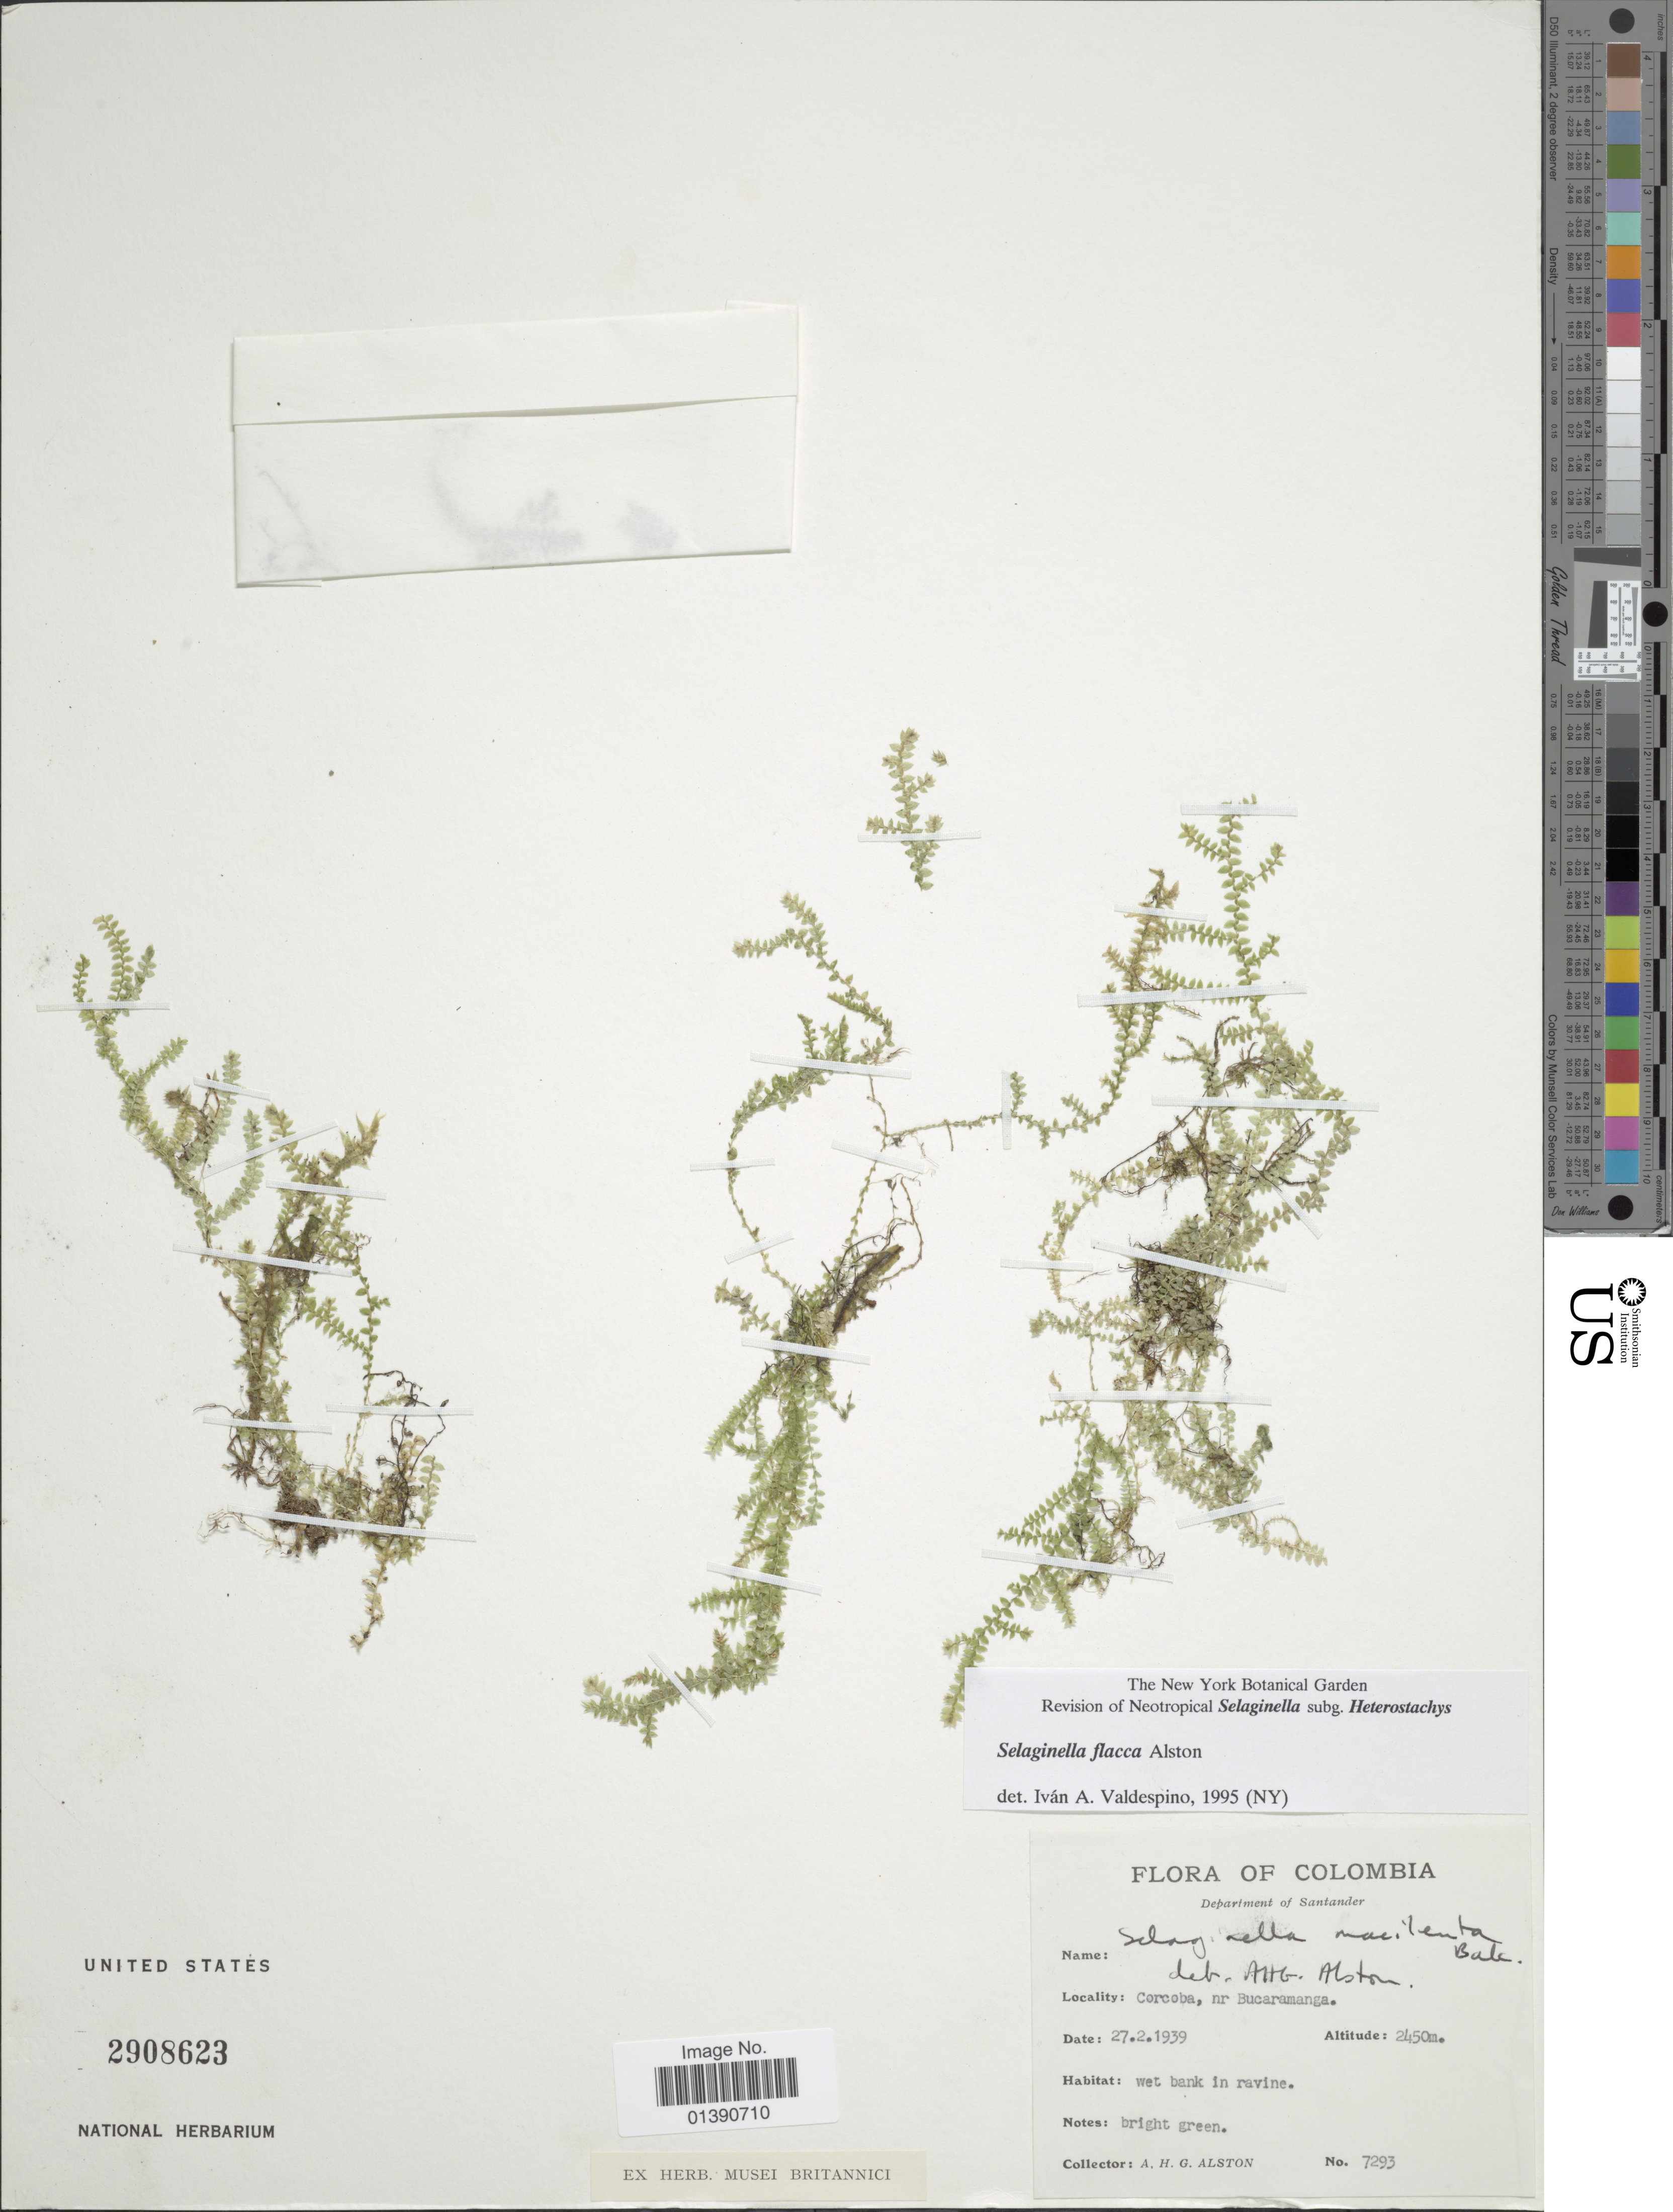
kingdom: Plantae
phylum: Tracheophyta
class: Lycopodiopsida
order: Selaginellales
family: Selaginellaceae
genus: Selaginella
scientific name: Selaginella flacca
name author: Alston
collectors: A. H. Alston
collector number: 7293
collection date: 1939-02-27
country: Colombia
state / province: Santander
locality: Corcoba, nt Bucaramanga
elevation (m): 2450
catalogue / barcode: US 2908623